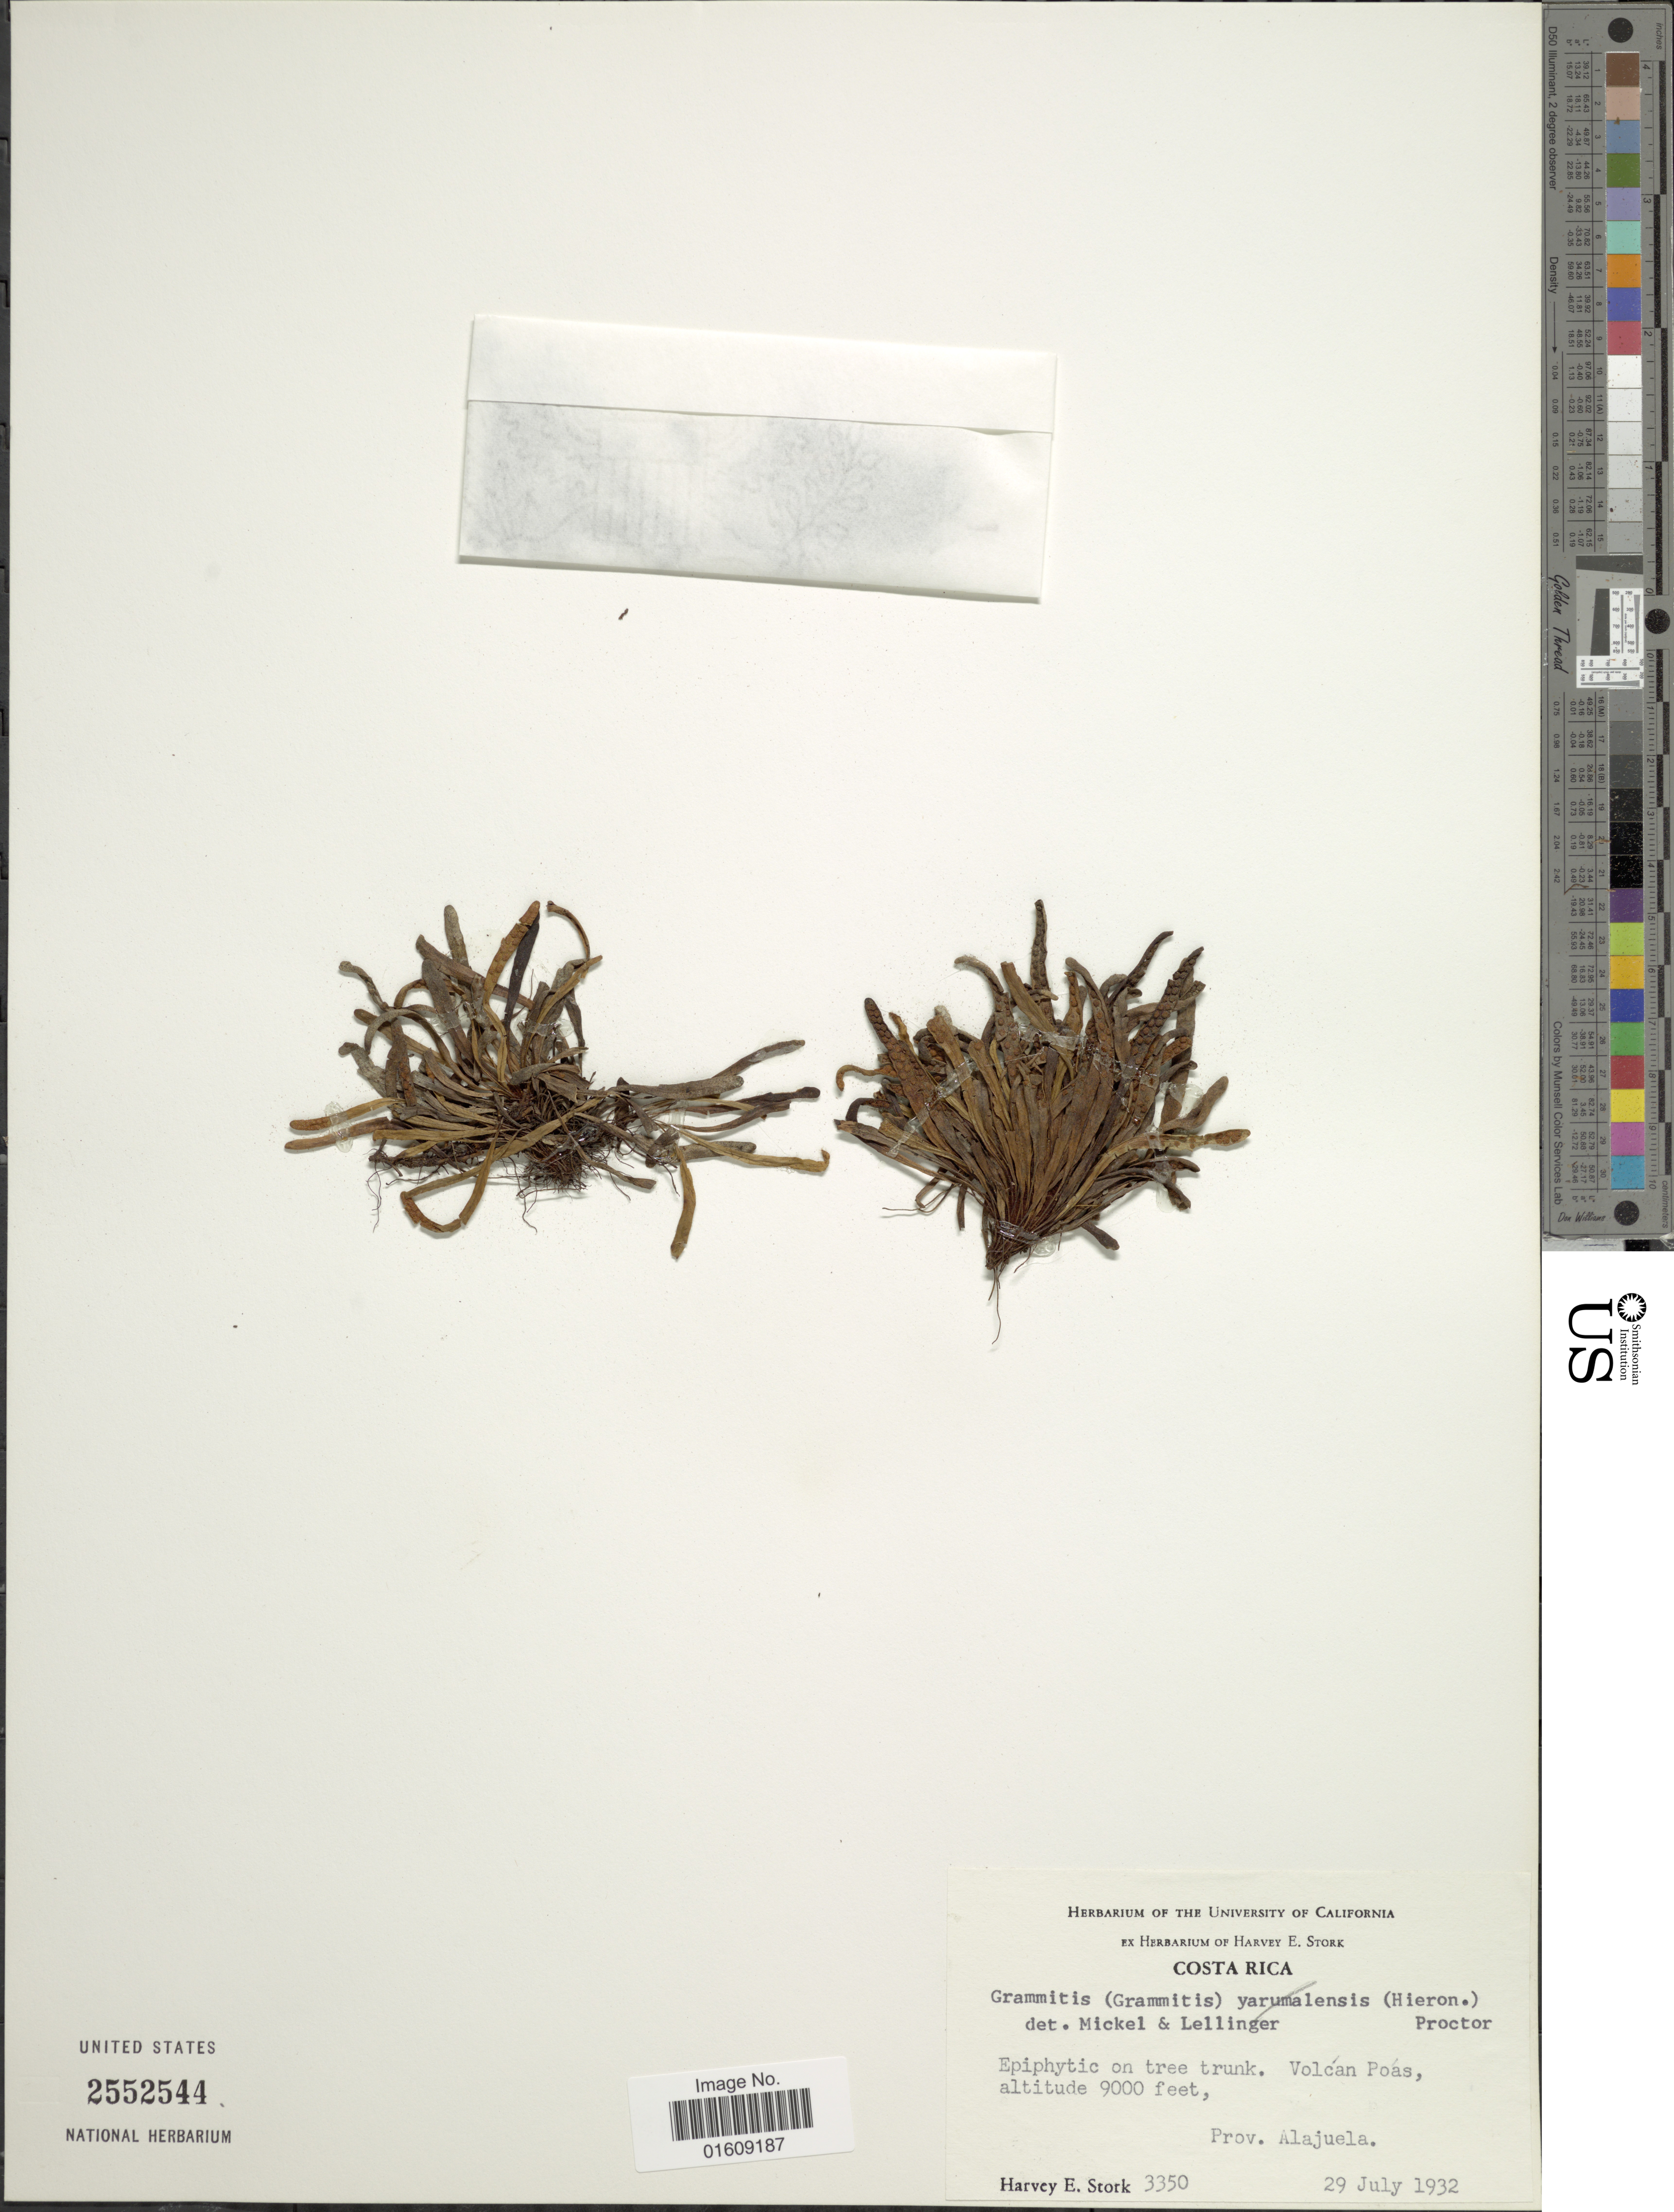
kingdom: Plantae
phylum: Tracheophyta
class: Polypodiopsida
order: Polypodiales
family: Polypodiaceae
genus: Ceradenia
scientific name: Ceradenia jungermannioides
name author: (Klotzsch) L.E. Bishop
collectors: H. E. Stork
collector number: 3350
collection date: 1932-07-29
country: Costa Rica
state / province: Alajuela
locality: Costa Rica, Volcán Poás, Prov. Alajuela.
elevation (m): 2743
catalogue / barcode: US 2552544